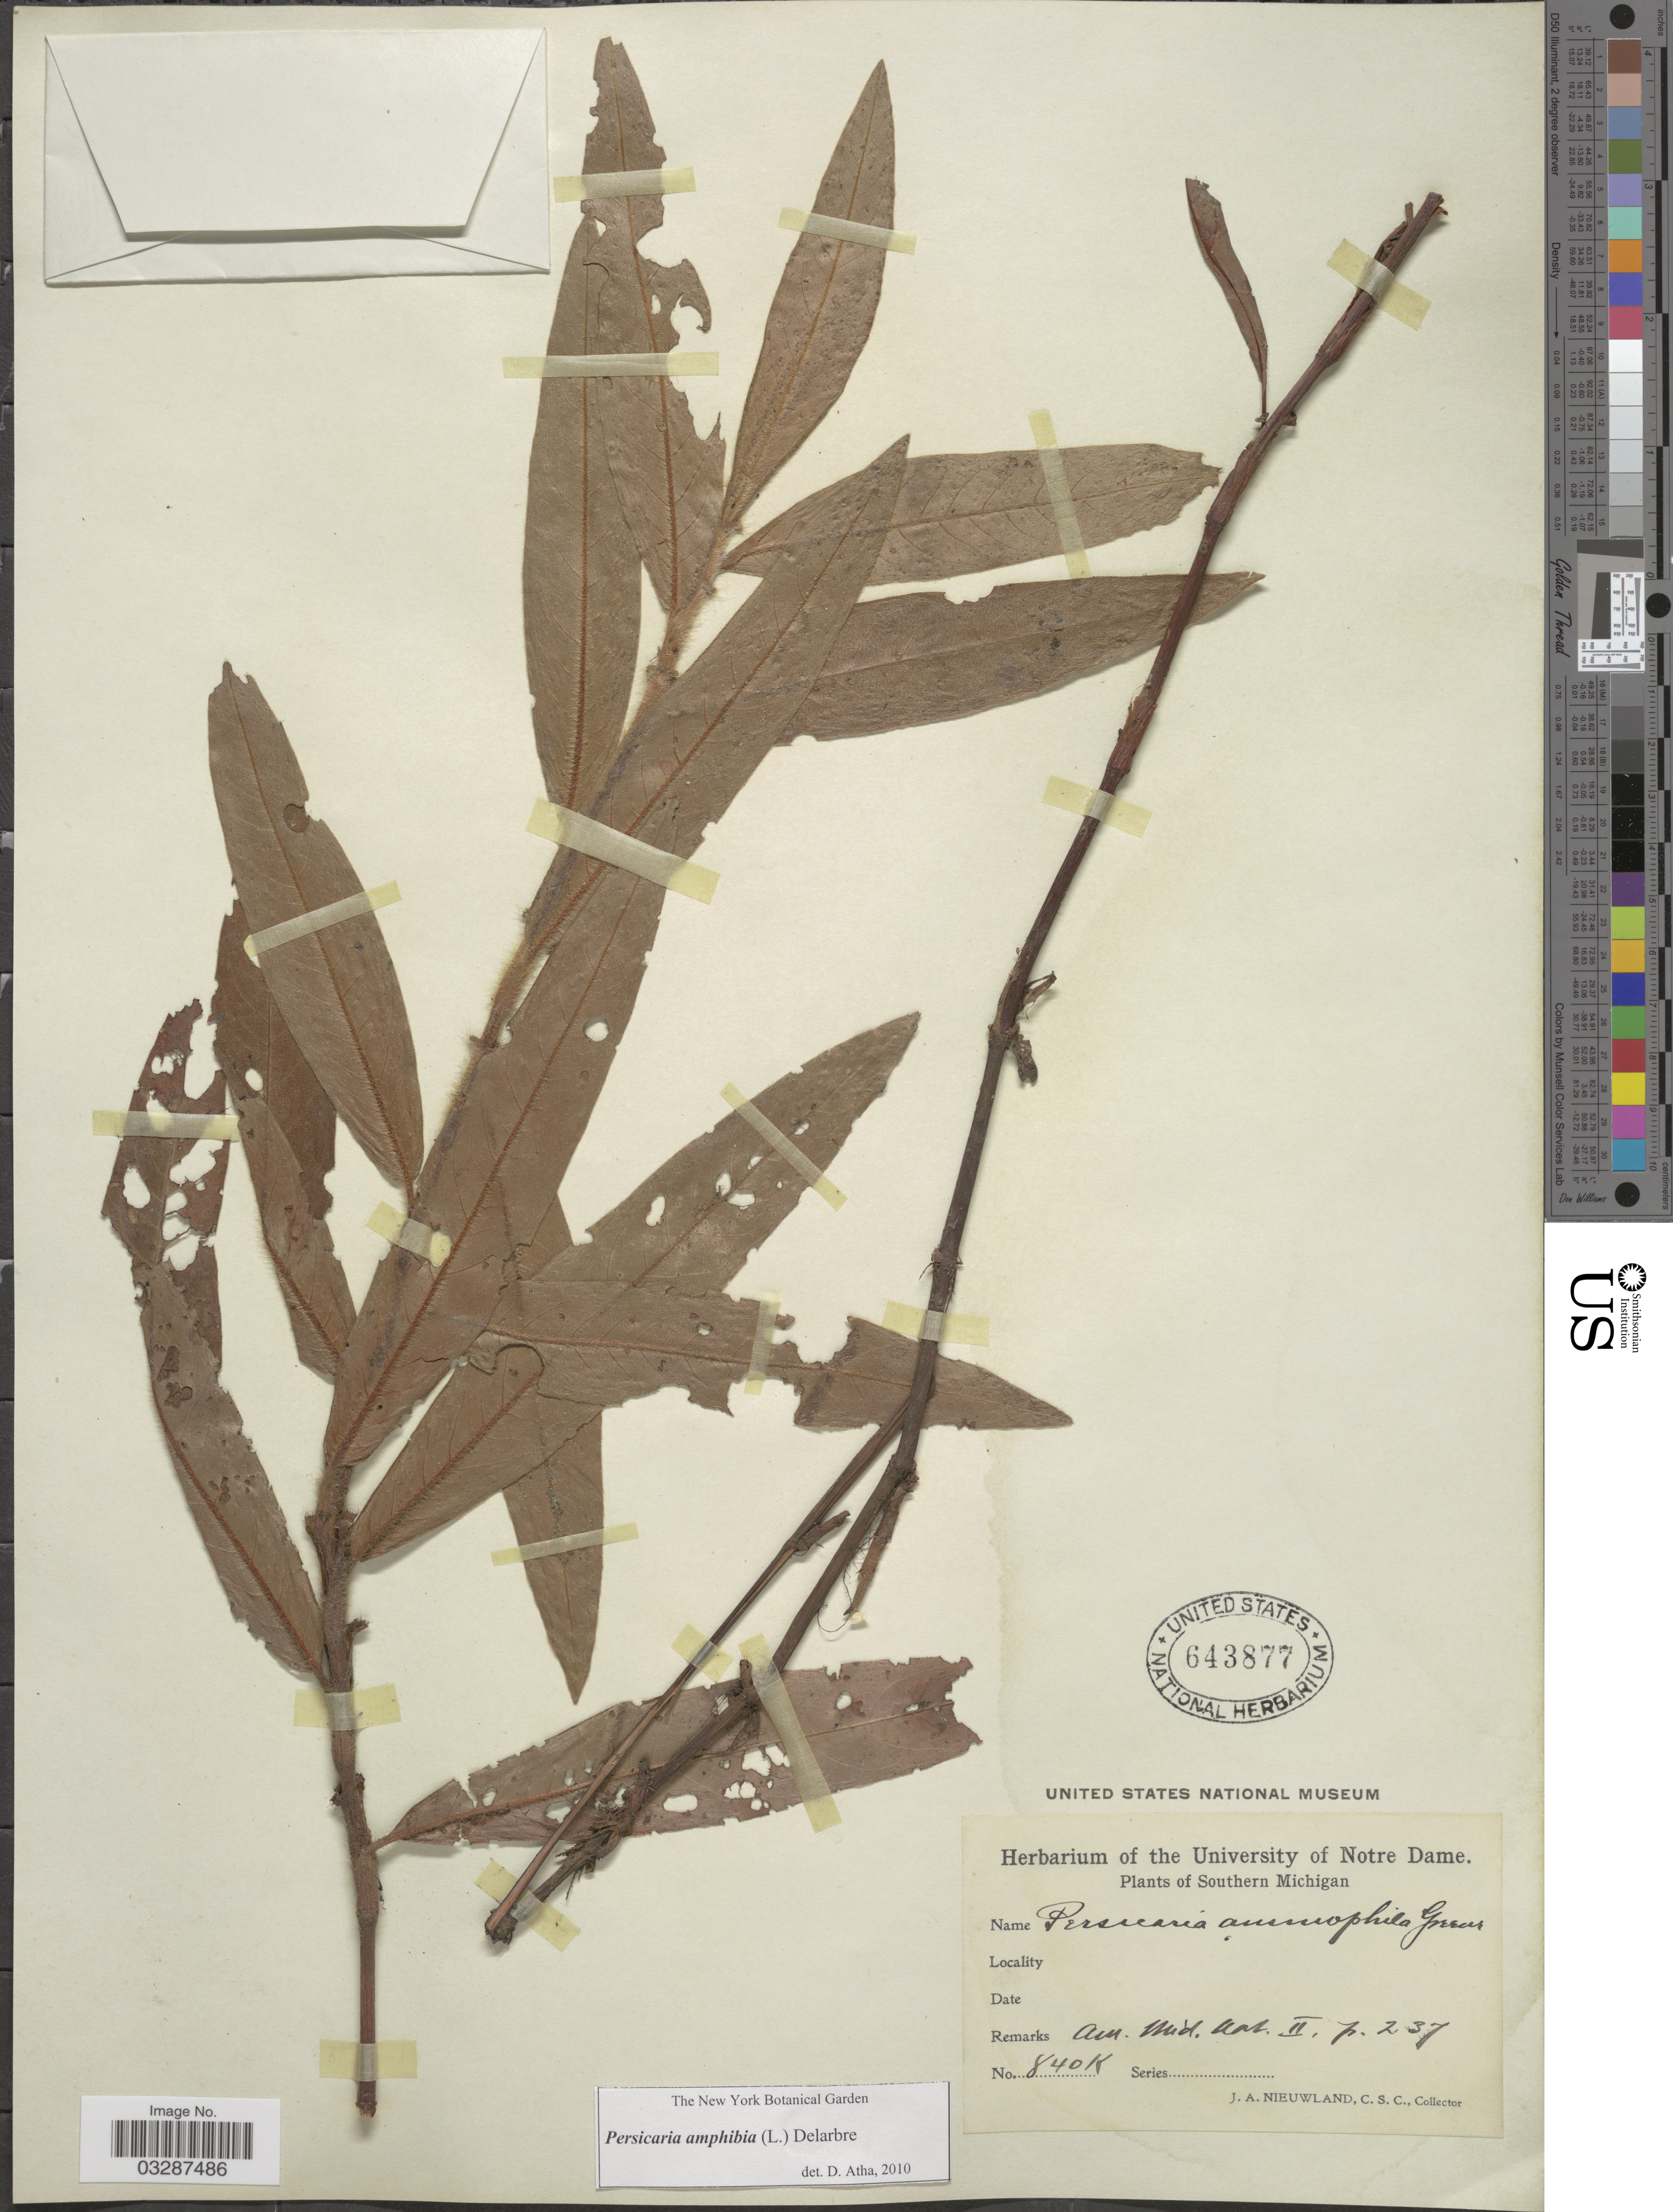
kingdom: Plantae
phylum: Tracheophyta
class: Magnoliopsida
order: Caryophyllales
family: Polygonaceae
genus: Persicaria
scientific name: Persicaria amphibia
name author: (L.) Delarbre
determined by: Atha, D. E.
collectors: J. A. Nieuwland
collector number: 840K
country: United States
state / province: Michigan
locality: Southern Michigan.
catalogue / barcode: US 643877